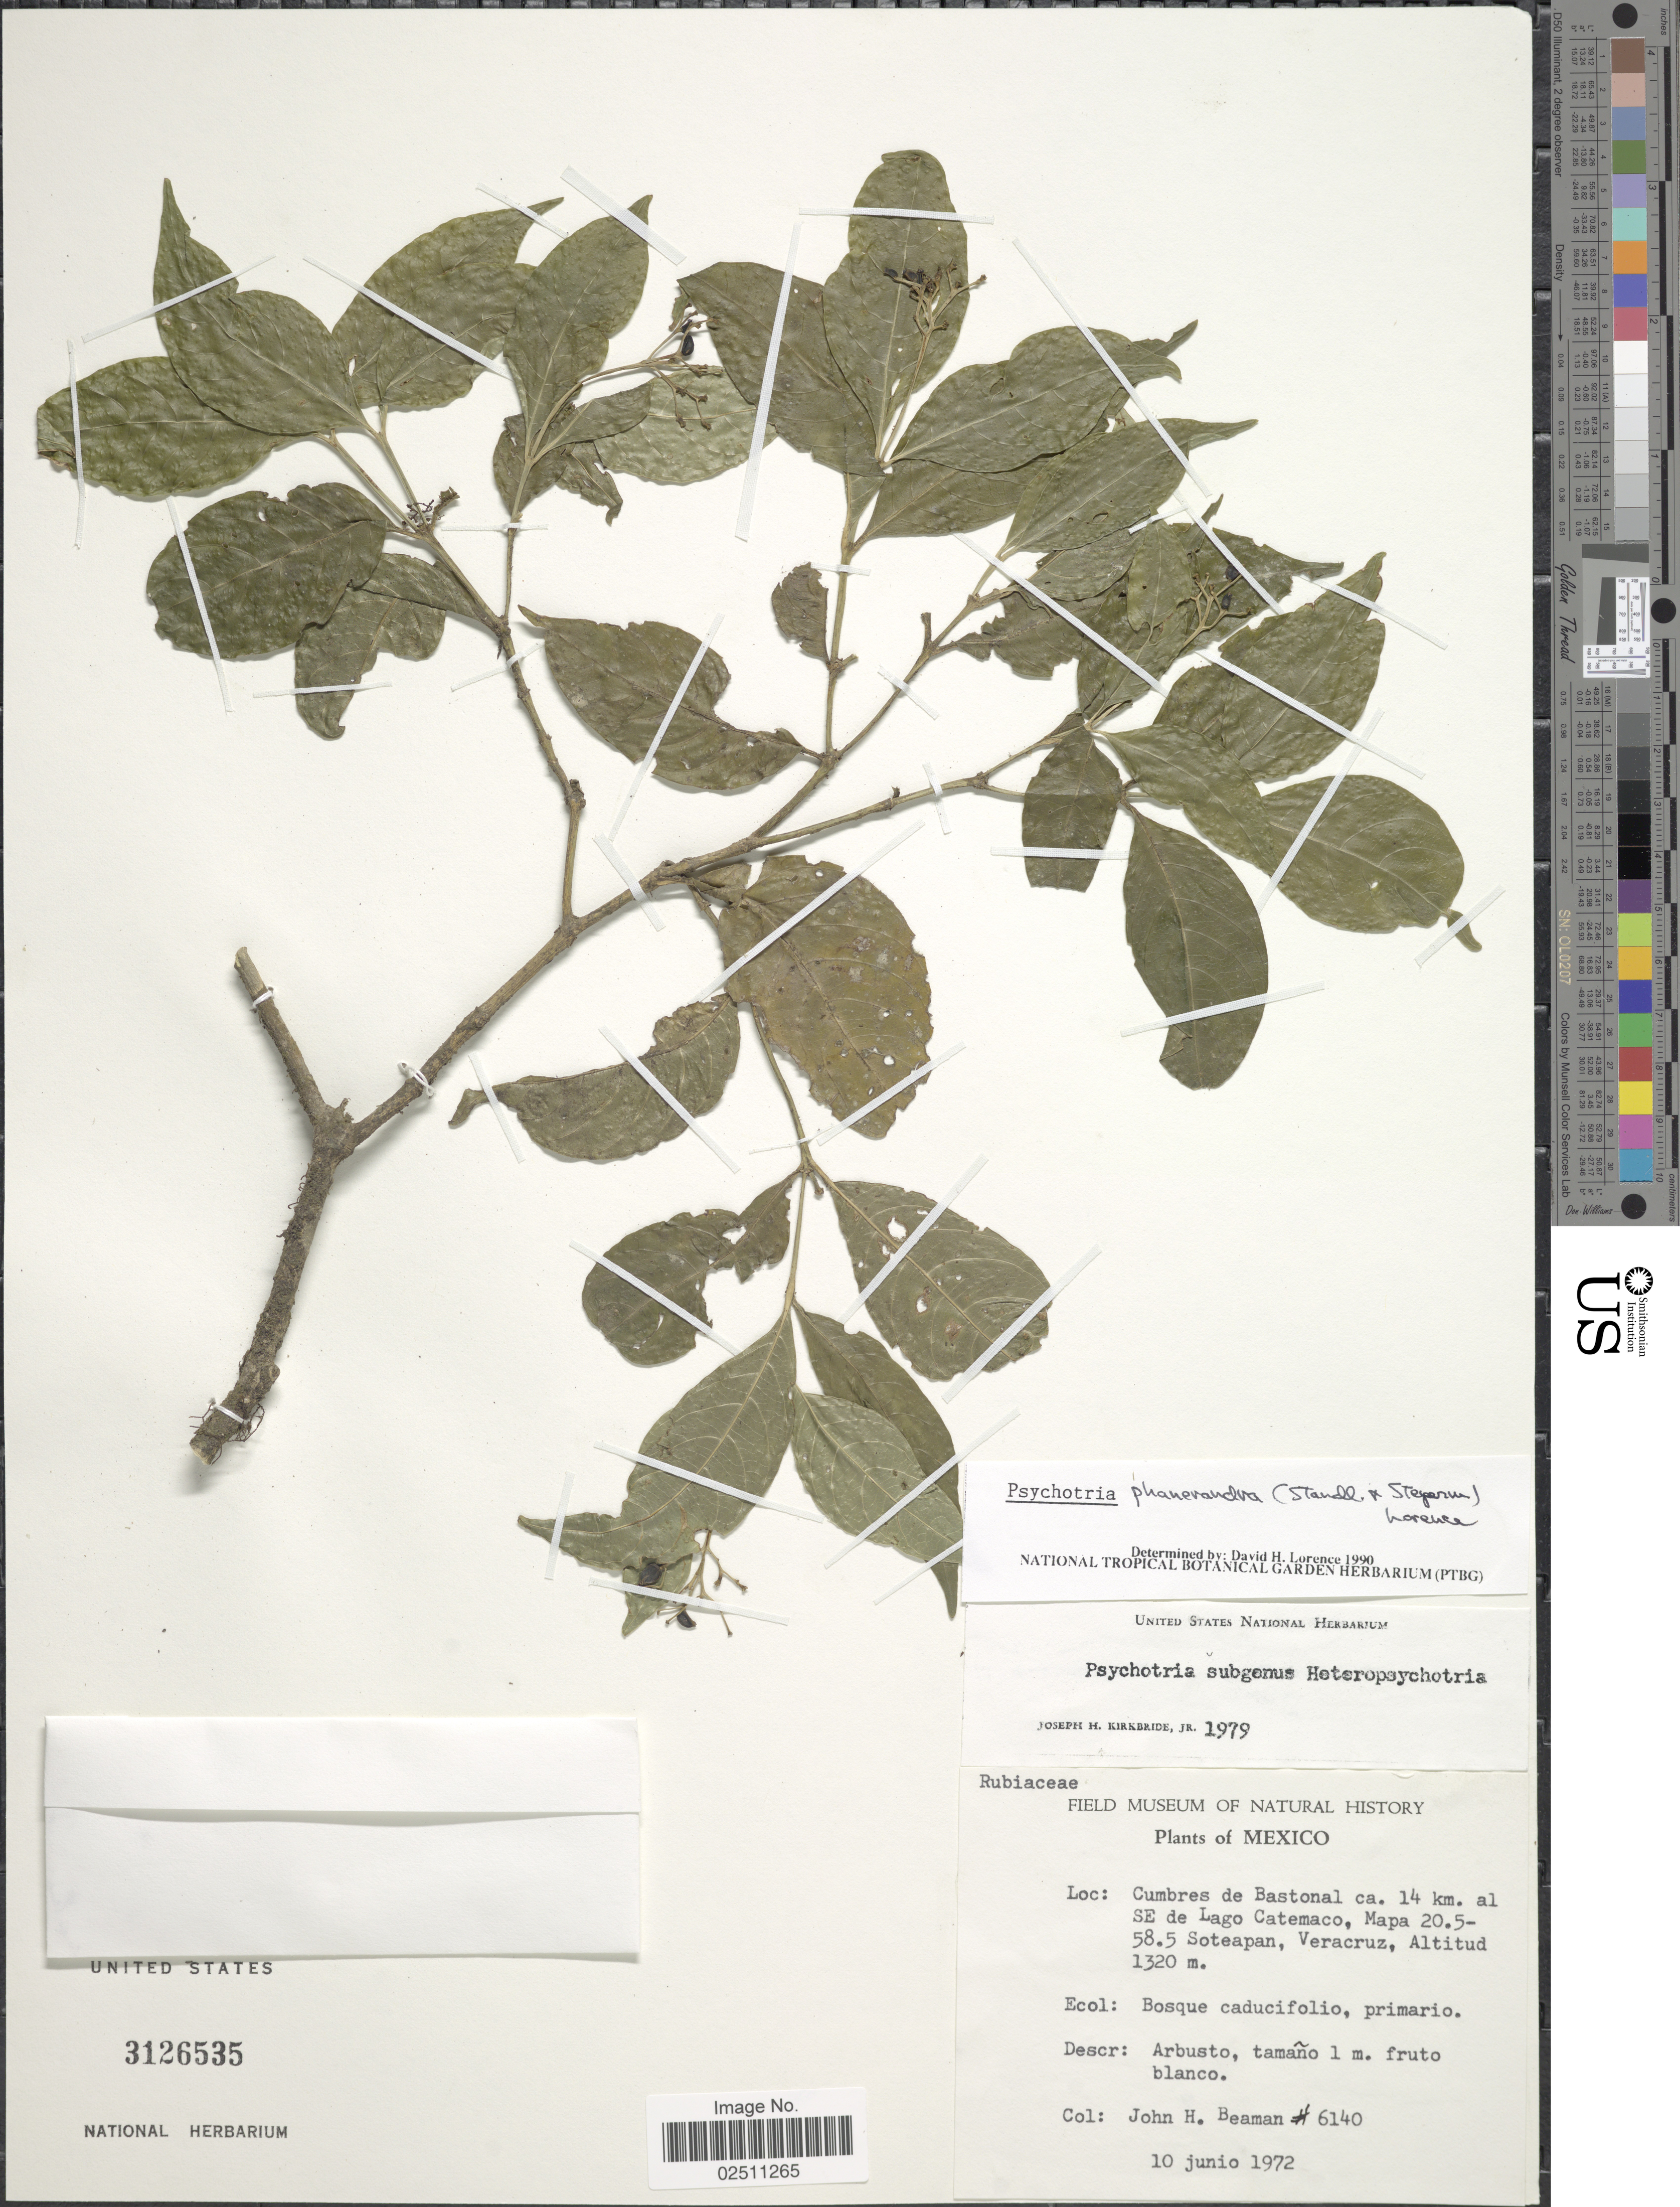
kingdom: Plantae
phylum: Tracheophyta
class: Magnoliopsida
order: Gentianales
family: Rubiaceae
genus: Psychotria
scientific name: Psychotria phanerandra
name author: (Standl. & Steyerm.) Lorence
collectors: J. H. Beaman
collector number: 6140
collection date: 1972-06-10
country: Mexico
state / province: Veracruz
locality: Cumbres de Bastonal ca. 14 km. al Se de Lago Catemaco, Mapa 20.5-58.5 Soteapan, Veracruz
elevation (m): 1320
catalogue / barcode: US 3126535